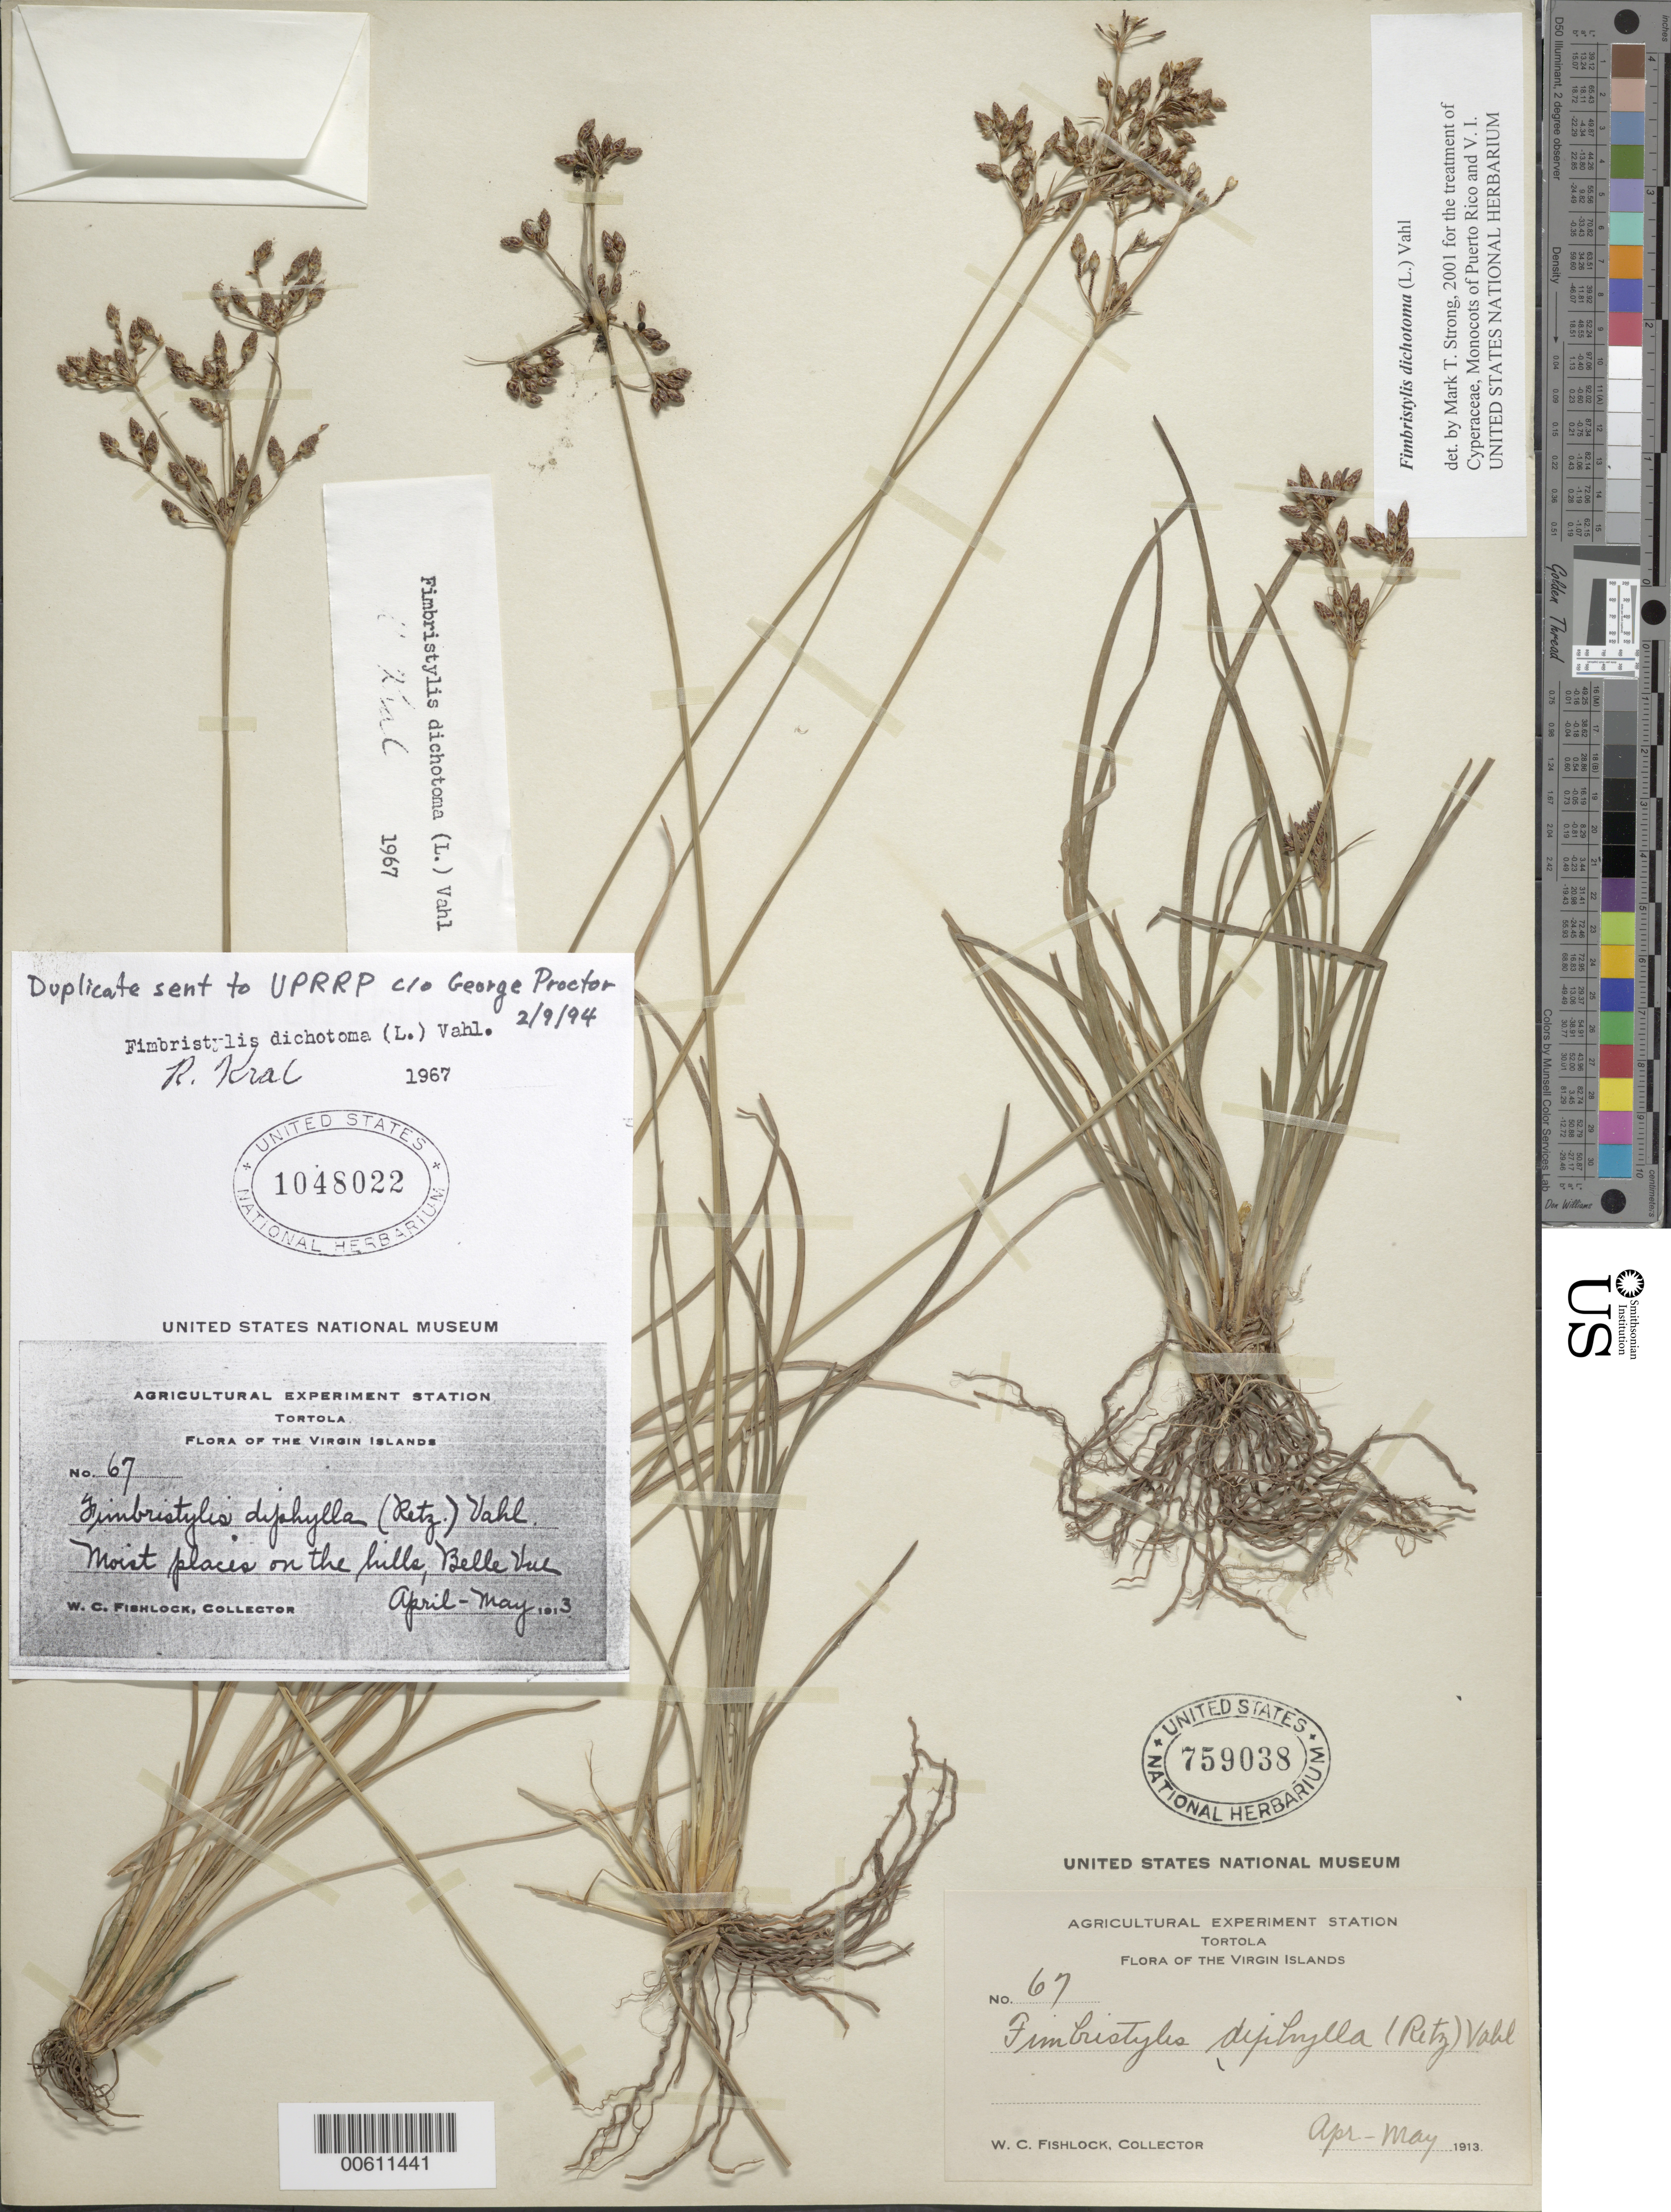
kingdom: Plantae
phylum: Tracheophyta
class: Liliopsida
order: Poales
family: Cyperaceae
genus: Fimbristylis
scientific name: Fimbristylis dichotoma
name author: (L.) Vahl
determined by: Strong, M. T., (US), Smithsonian Institution - National Museum of Natural History (UNITED STATES)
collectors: W. Fishlock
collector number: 67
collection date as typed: Apr 1913 to -- May 1913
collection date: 1913-04/1913-05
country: British Virgin Islands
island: Tortola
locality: Tortola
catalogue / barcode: US 759038